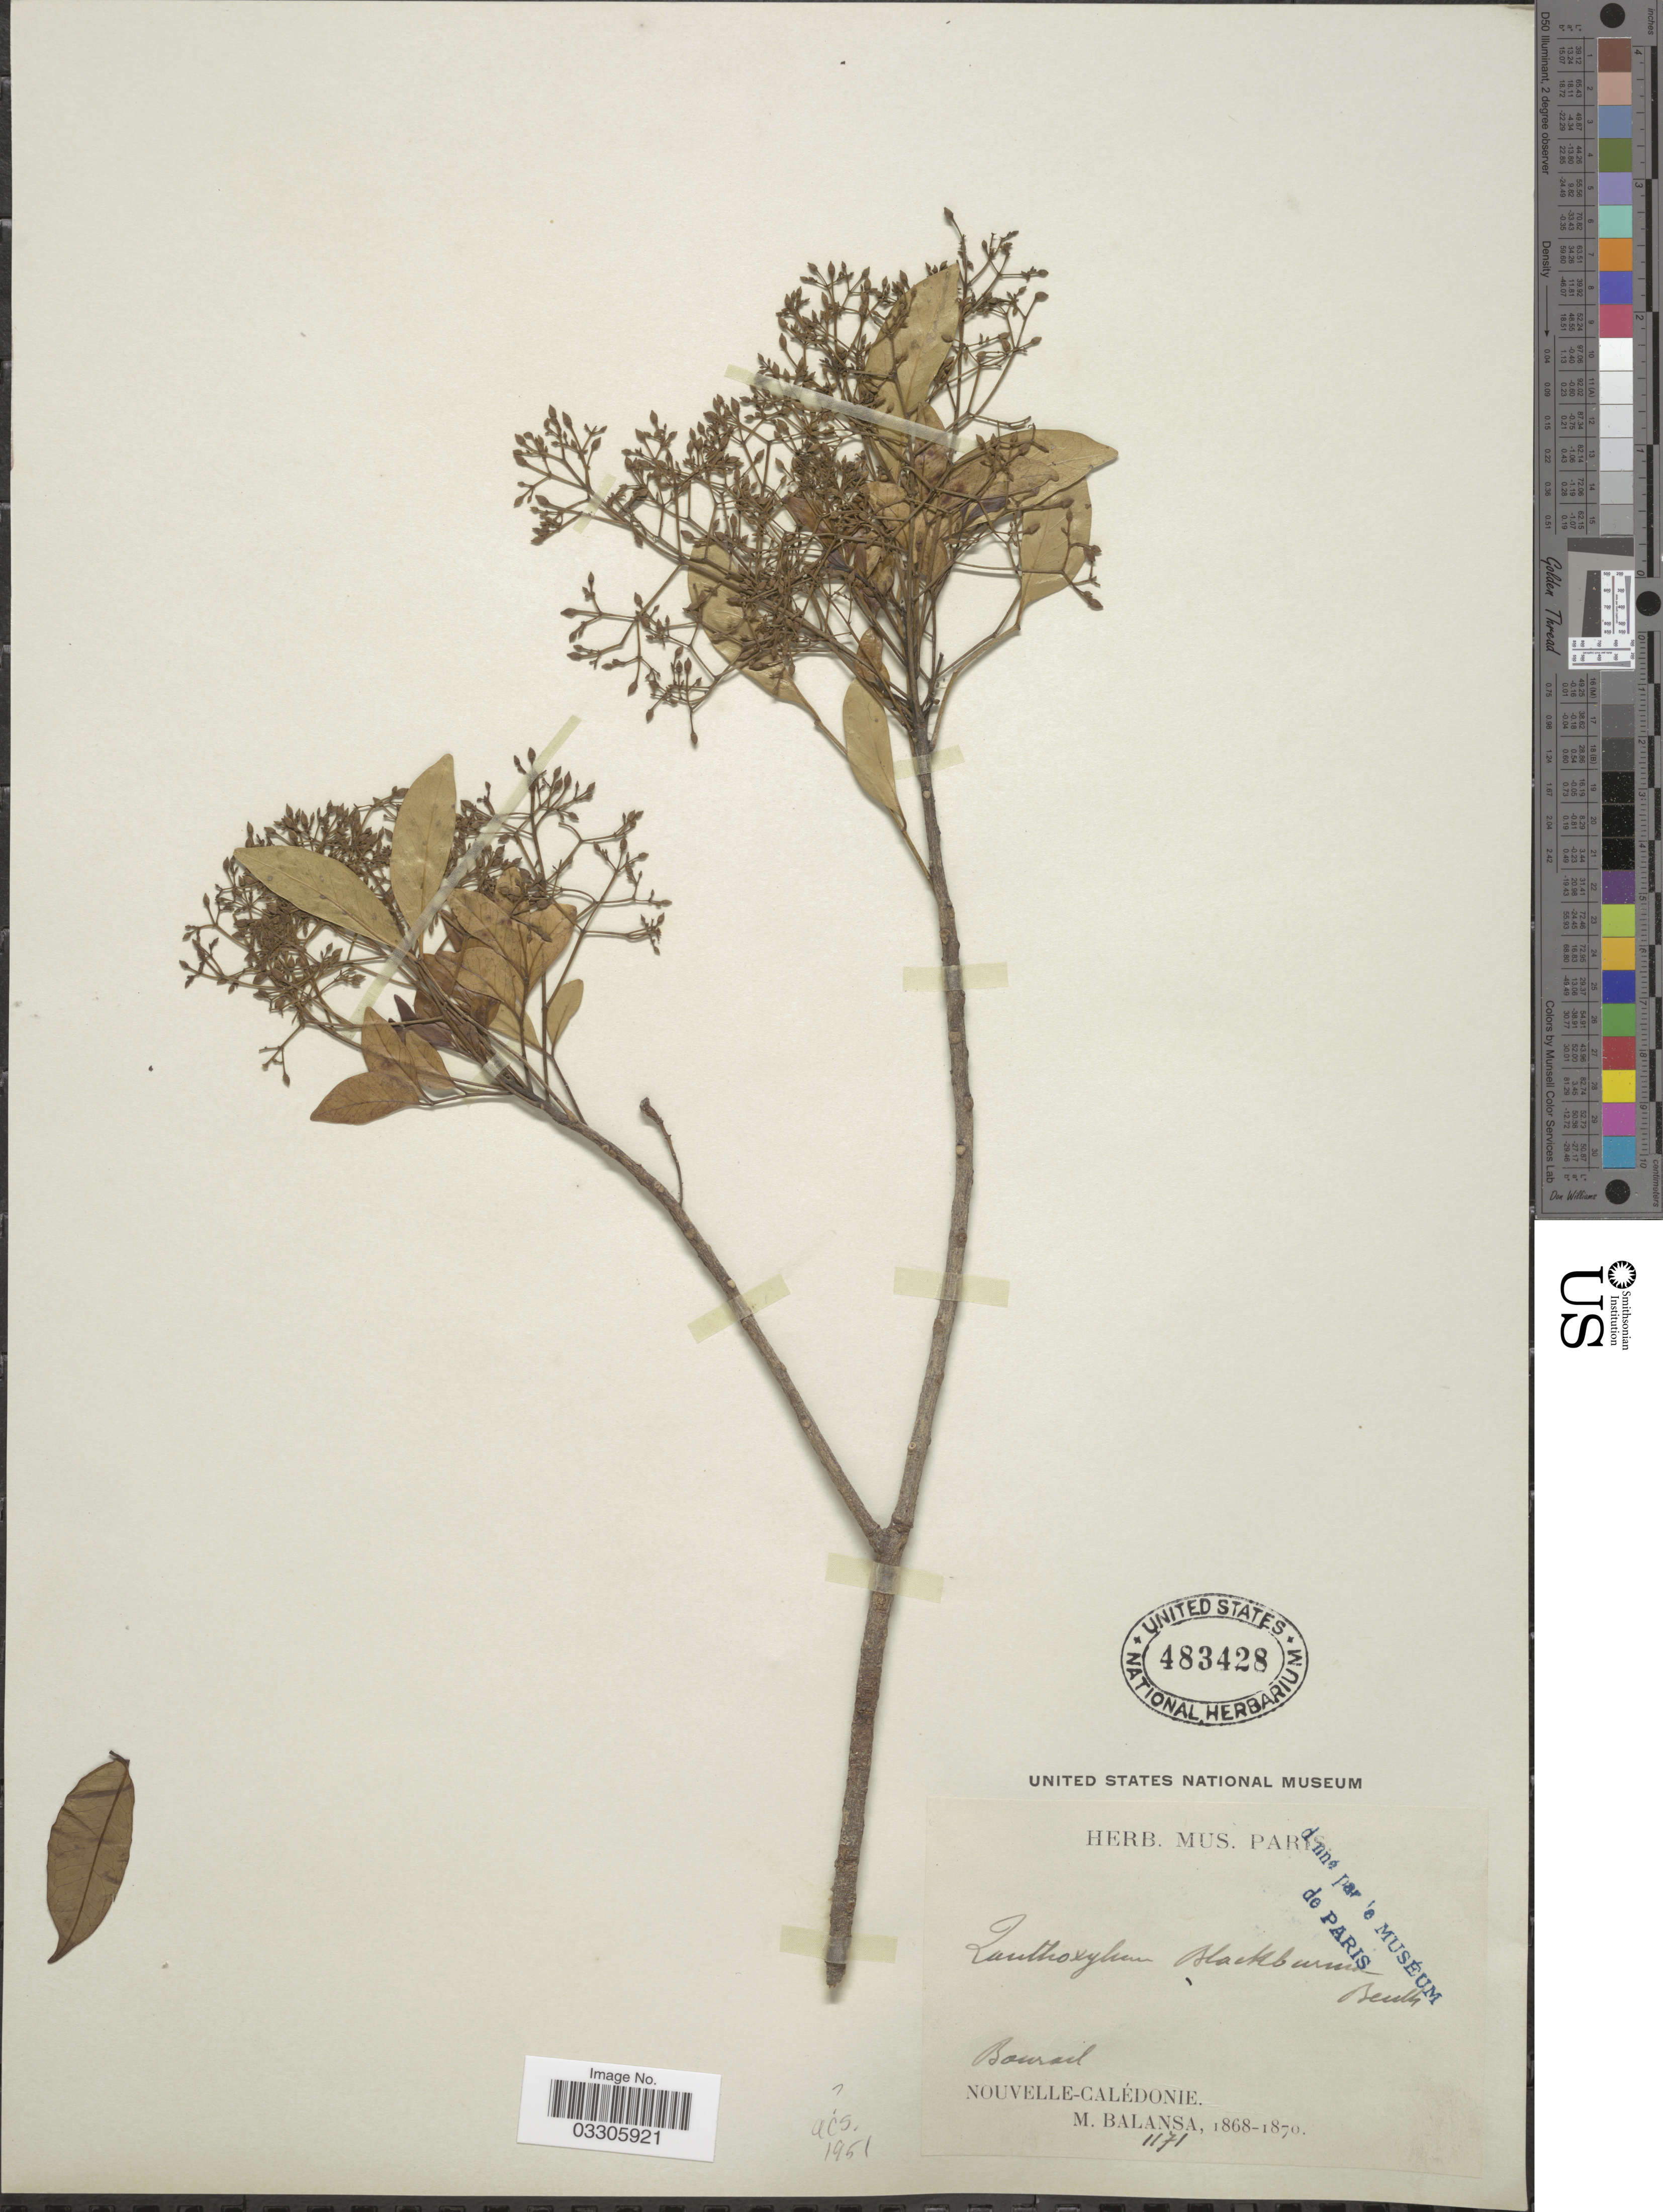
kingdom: Plantae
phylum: Tracheophyta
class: Magnoliopsida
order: Sapindales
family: Rutaceae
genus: Zanthoxylum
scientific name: Zanthoxylum pinnatum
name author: Druce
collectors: B. Balansa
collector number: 1171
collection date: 1868/1870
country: New Caledonia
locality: Bourail, Nouvelle-Calédonie.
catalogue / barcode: US 483428